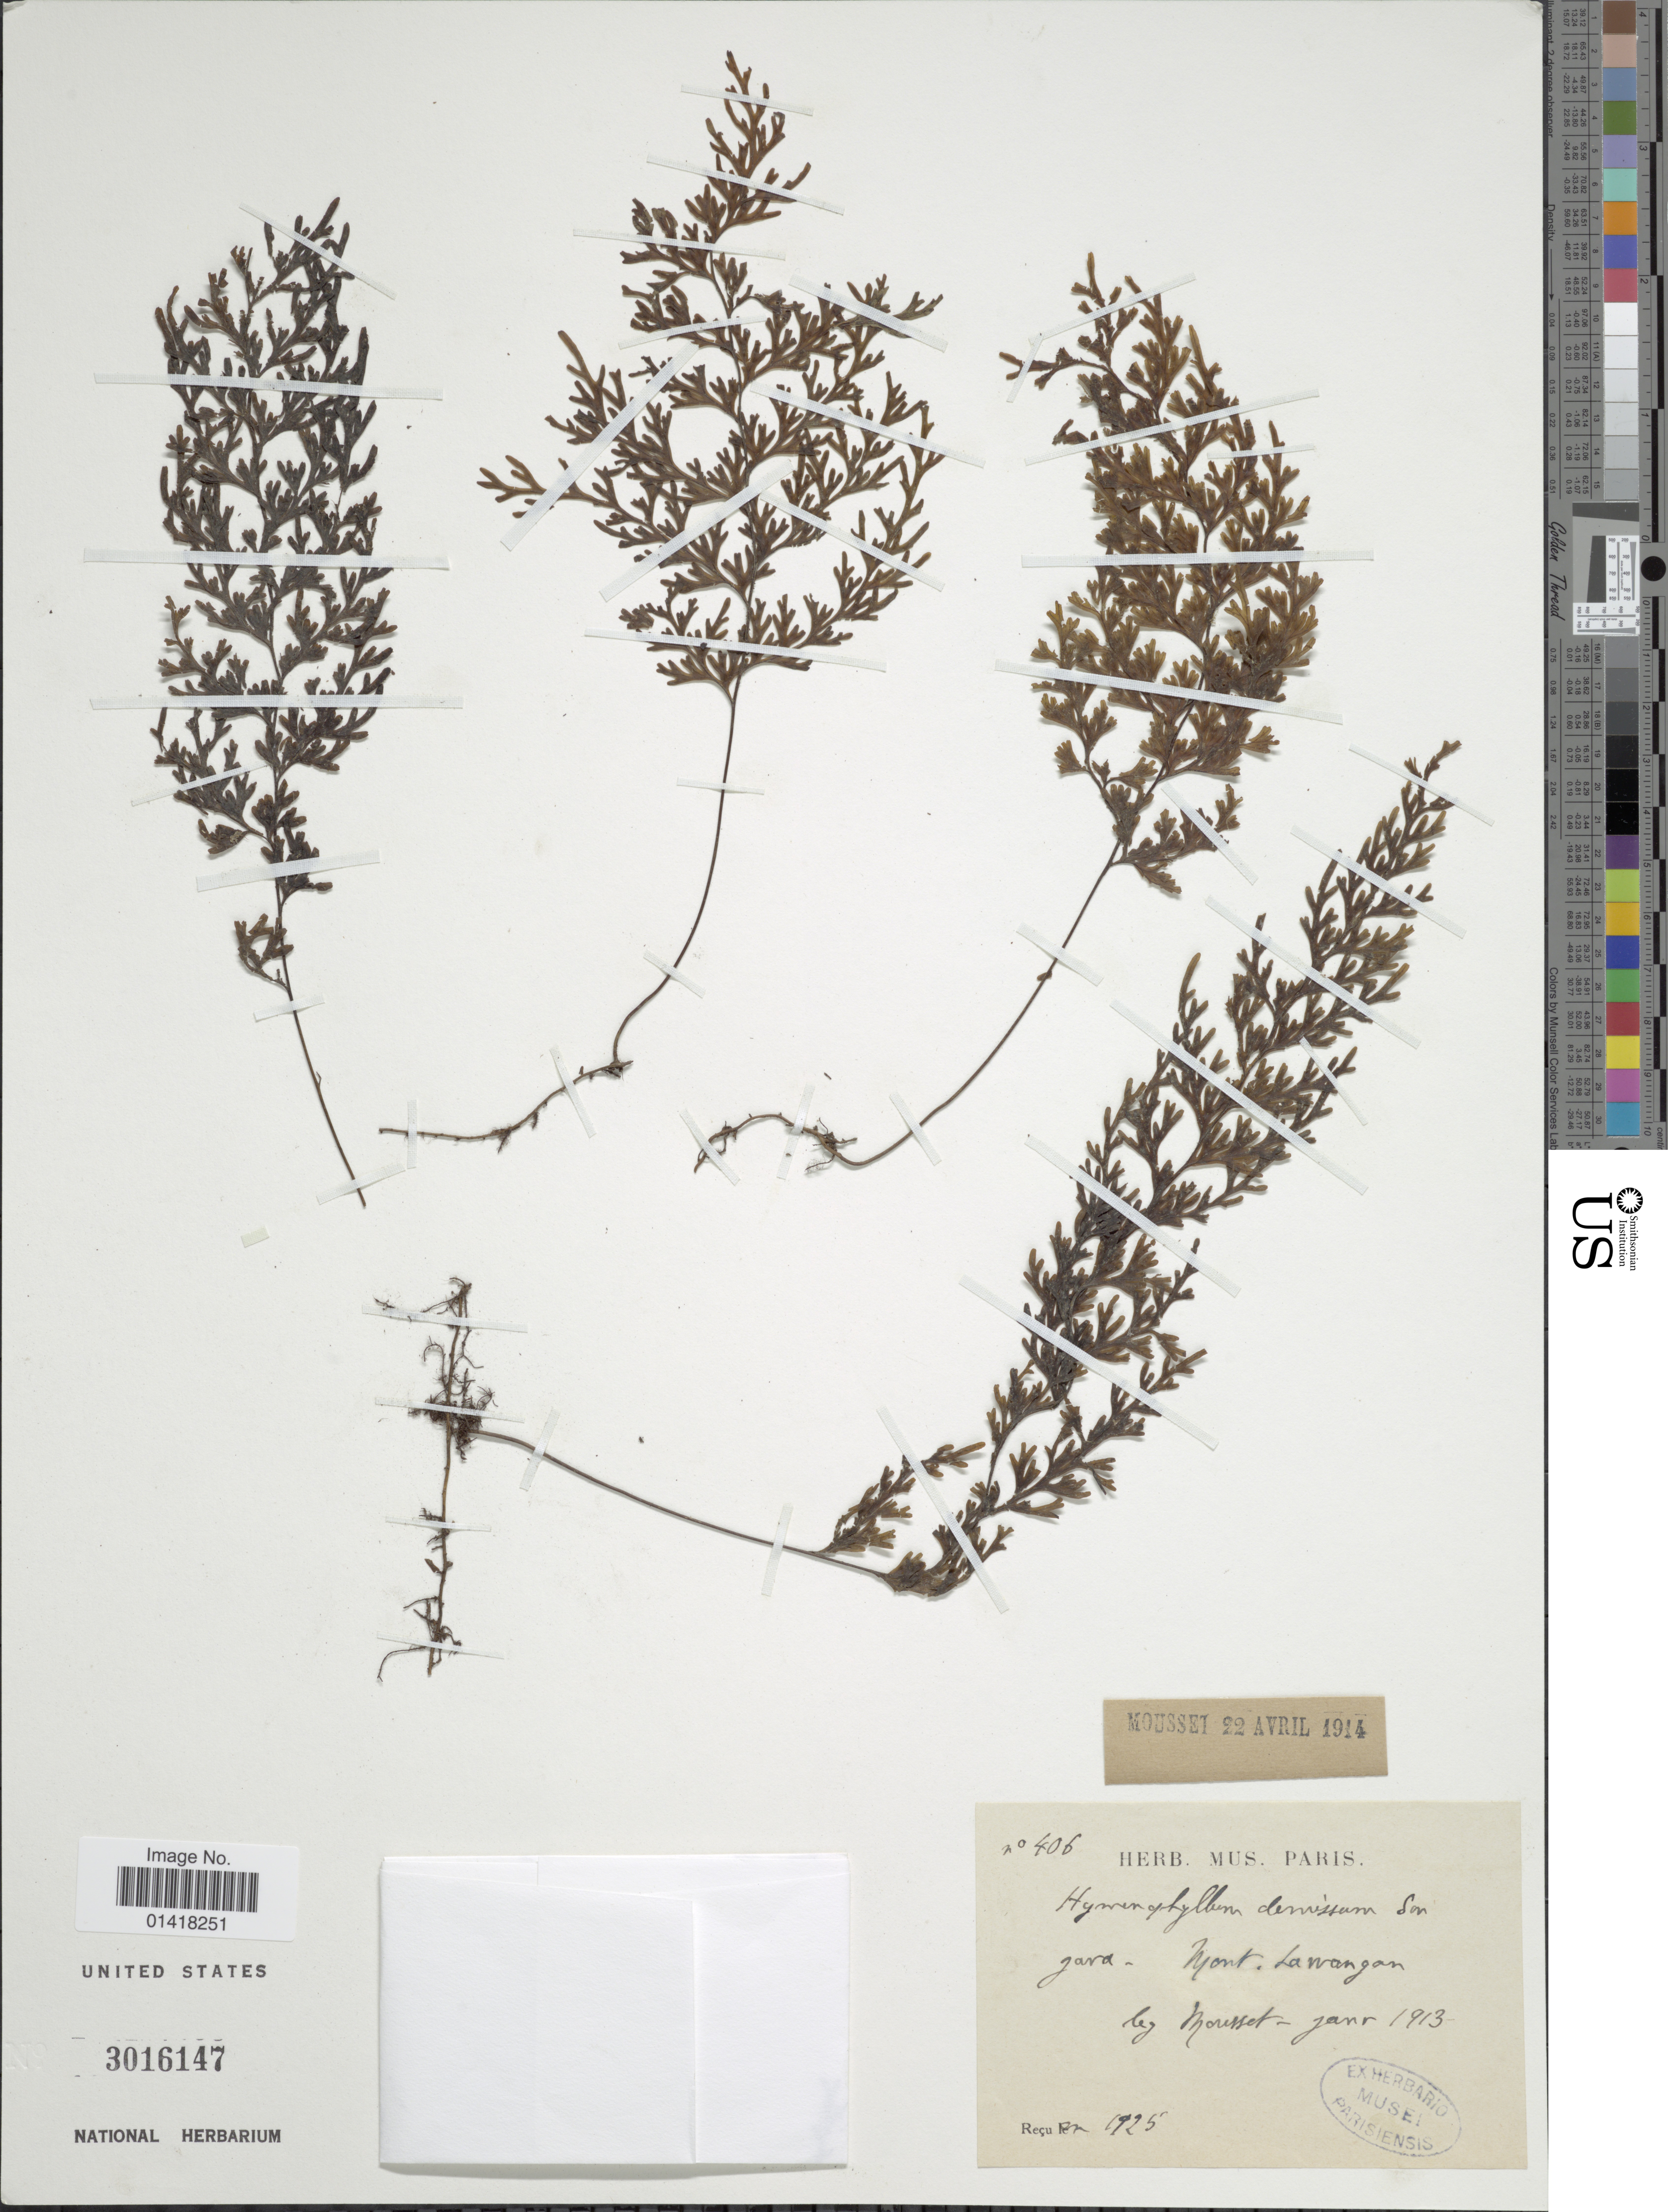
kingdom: Plantae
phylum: Tracheophyta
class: Polypodiopsida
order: Hymenophyllales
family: Hymenophyllaceae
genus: Hymenophyllum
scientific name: Hymenophyllum demissum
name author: Sw.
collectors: Mousset, --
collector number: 406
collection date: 1913-01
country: Indonesia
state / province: Java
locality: Mont Lawangan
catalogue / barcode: US 3016147